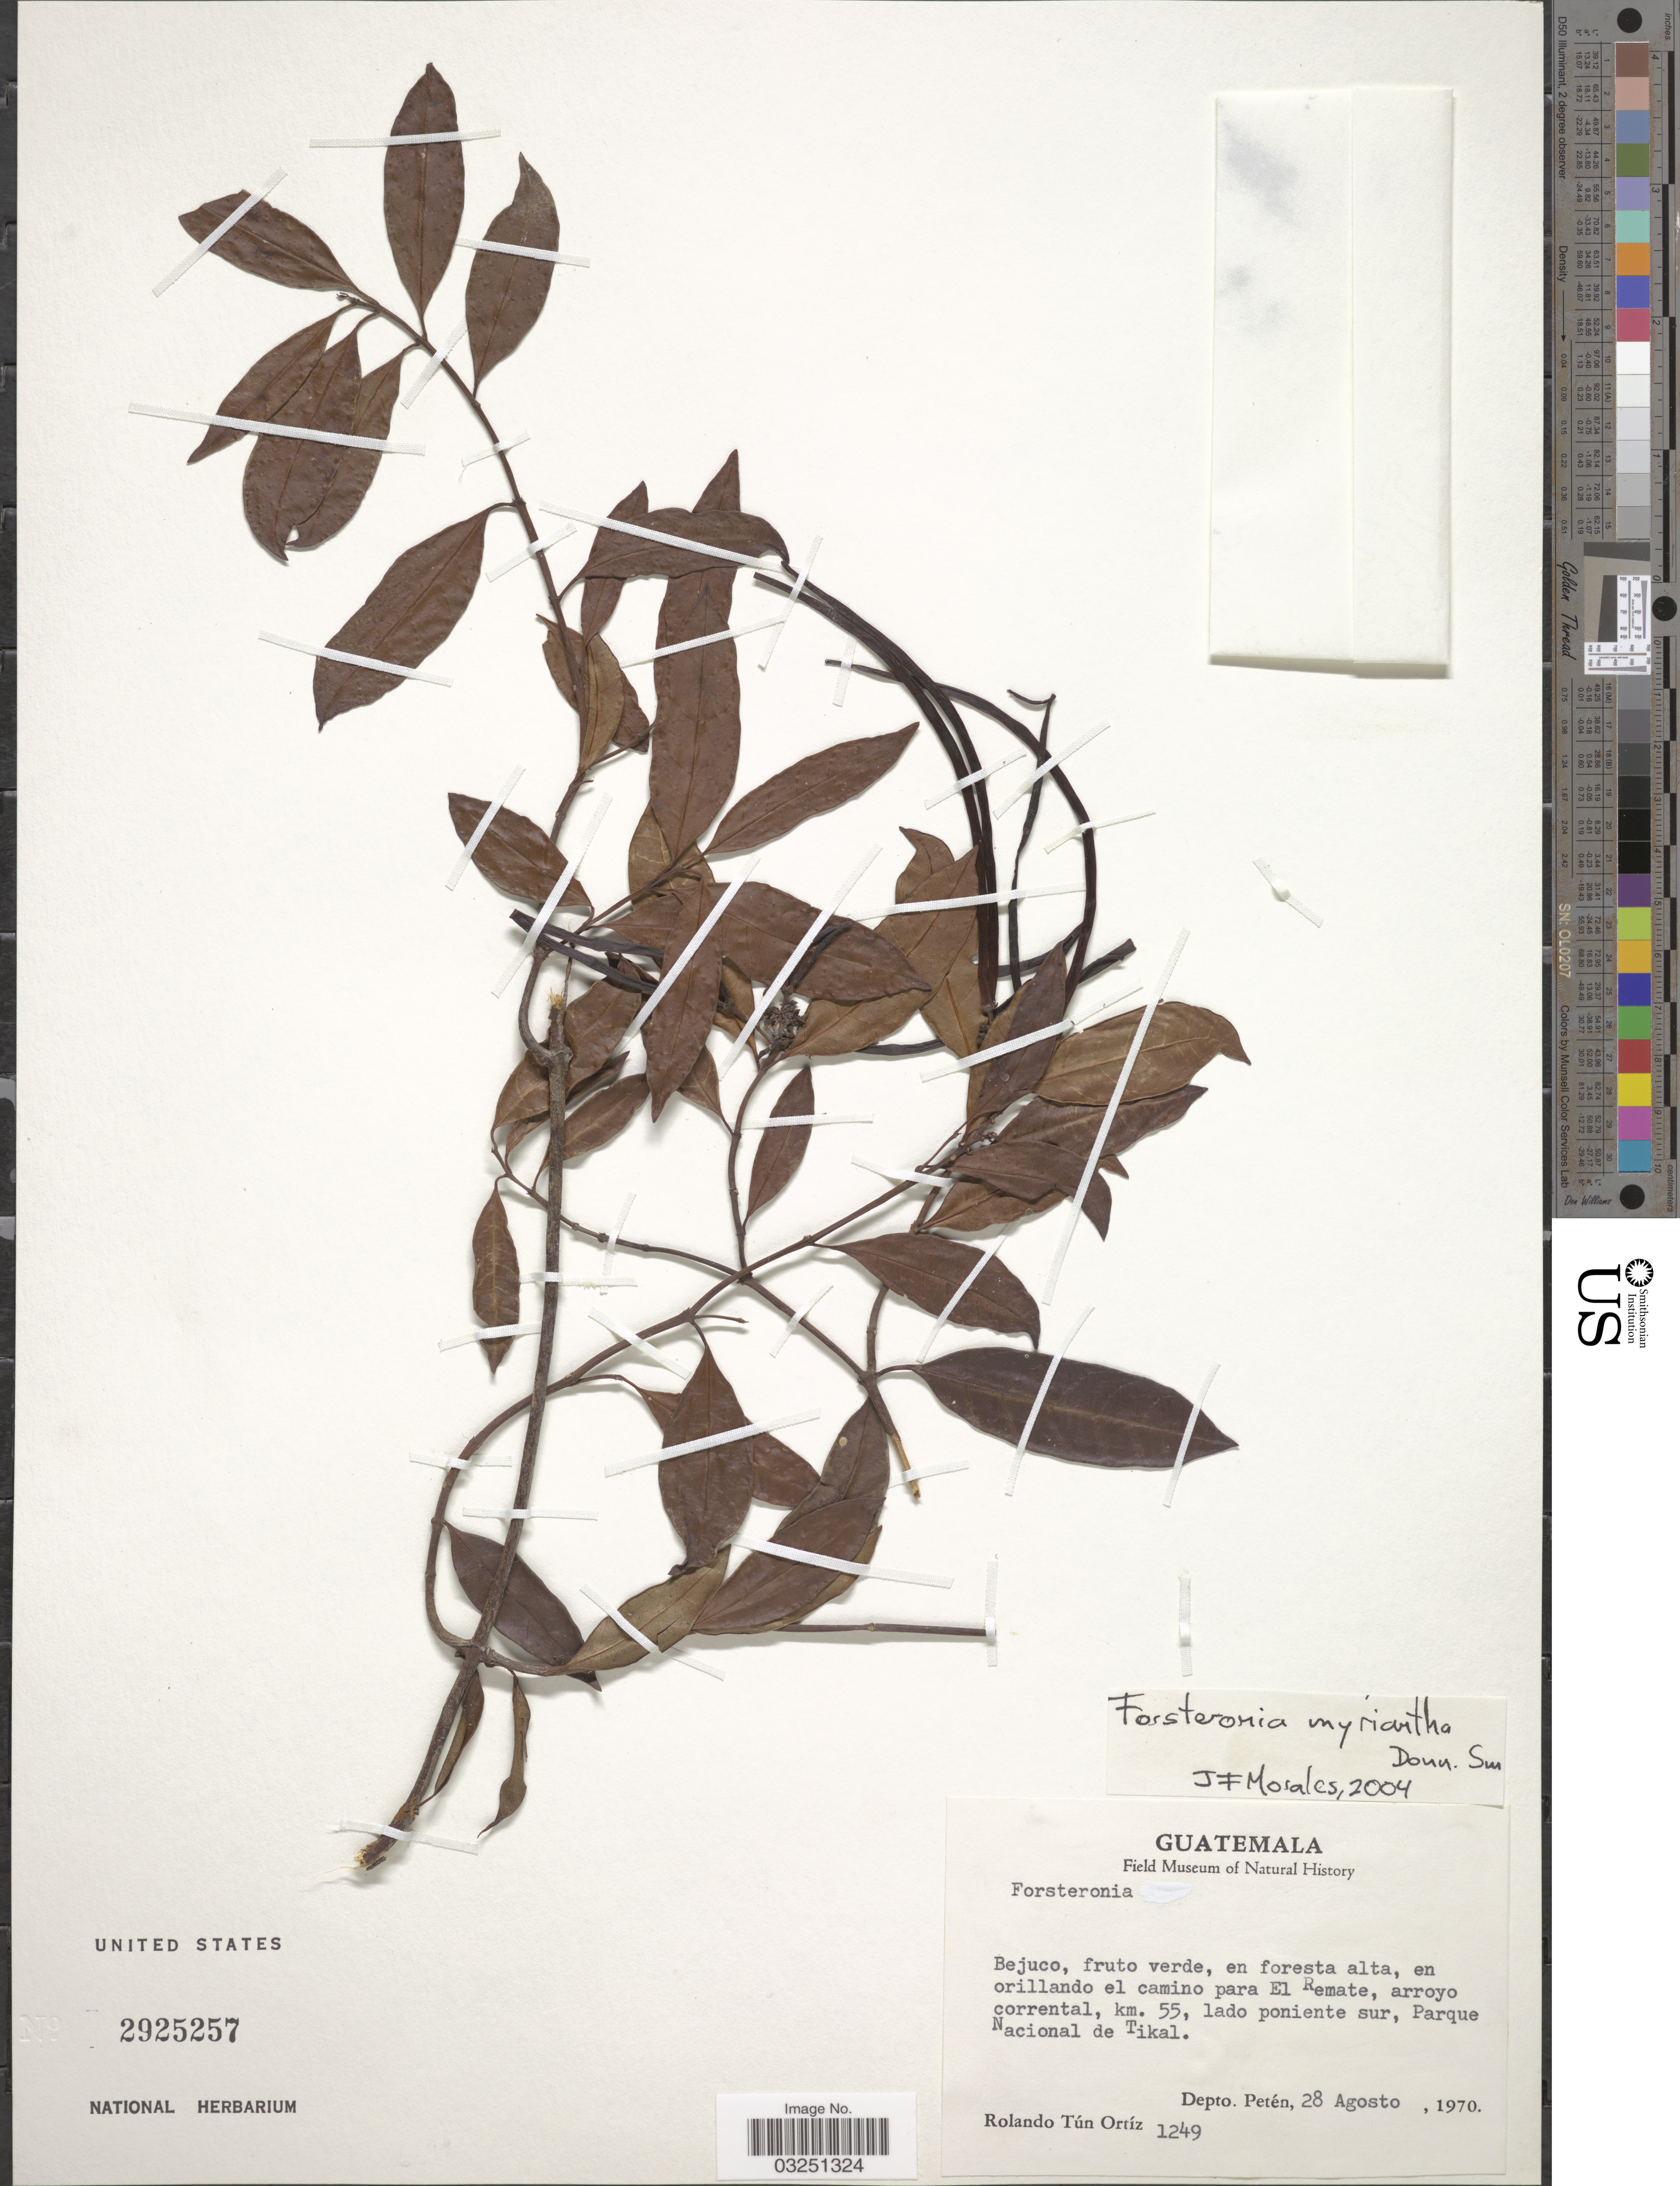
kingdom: Plantae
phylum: Tracheophyta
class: Magnoliopsida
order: Gentianales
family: Apocynaceae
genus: Forsteronia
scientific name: Forsteronia myriantha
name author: Donn. Sm.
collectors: R. T. Ortíz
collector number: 1249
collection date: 1970-08-28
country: Guatemala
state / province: El Petén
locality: Bejuco, fruto verde, en foresta alta, en orillando el camino para El Remate, arroyo corrental, km. 55, lado poniente sur, Parque Nacional de Tikal. Depto. Petén.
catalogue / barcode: US 2925257